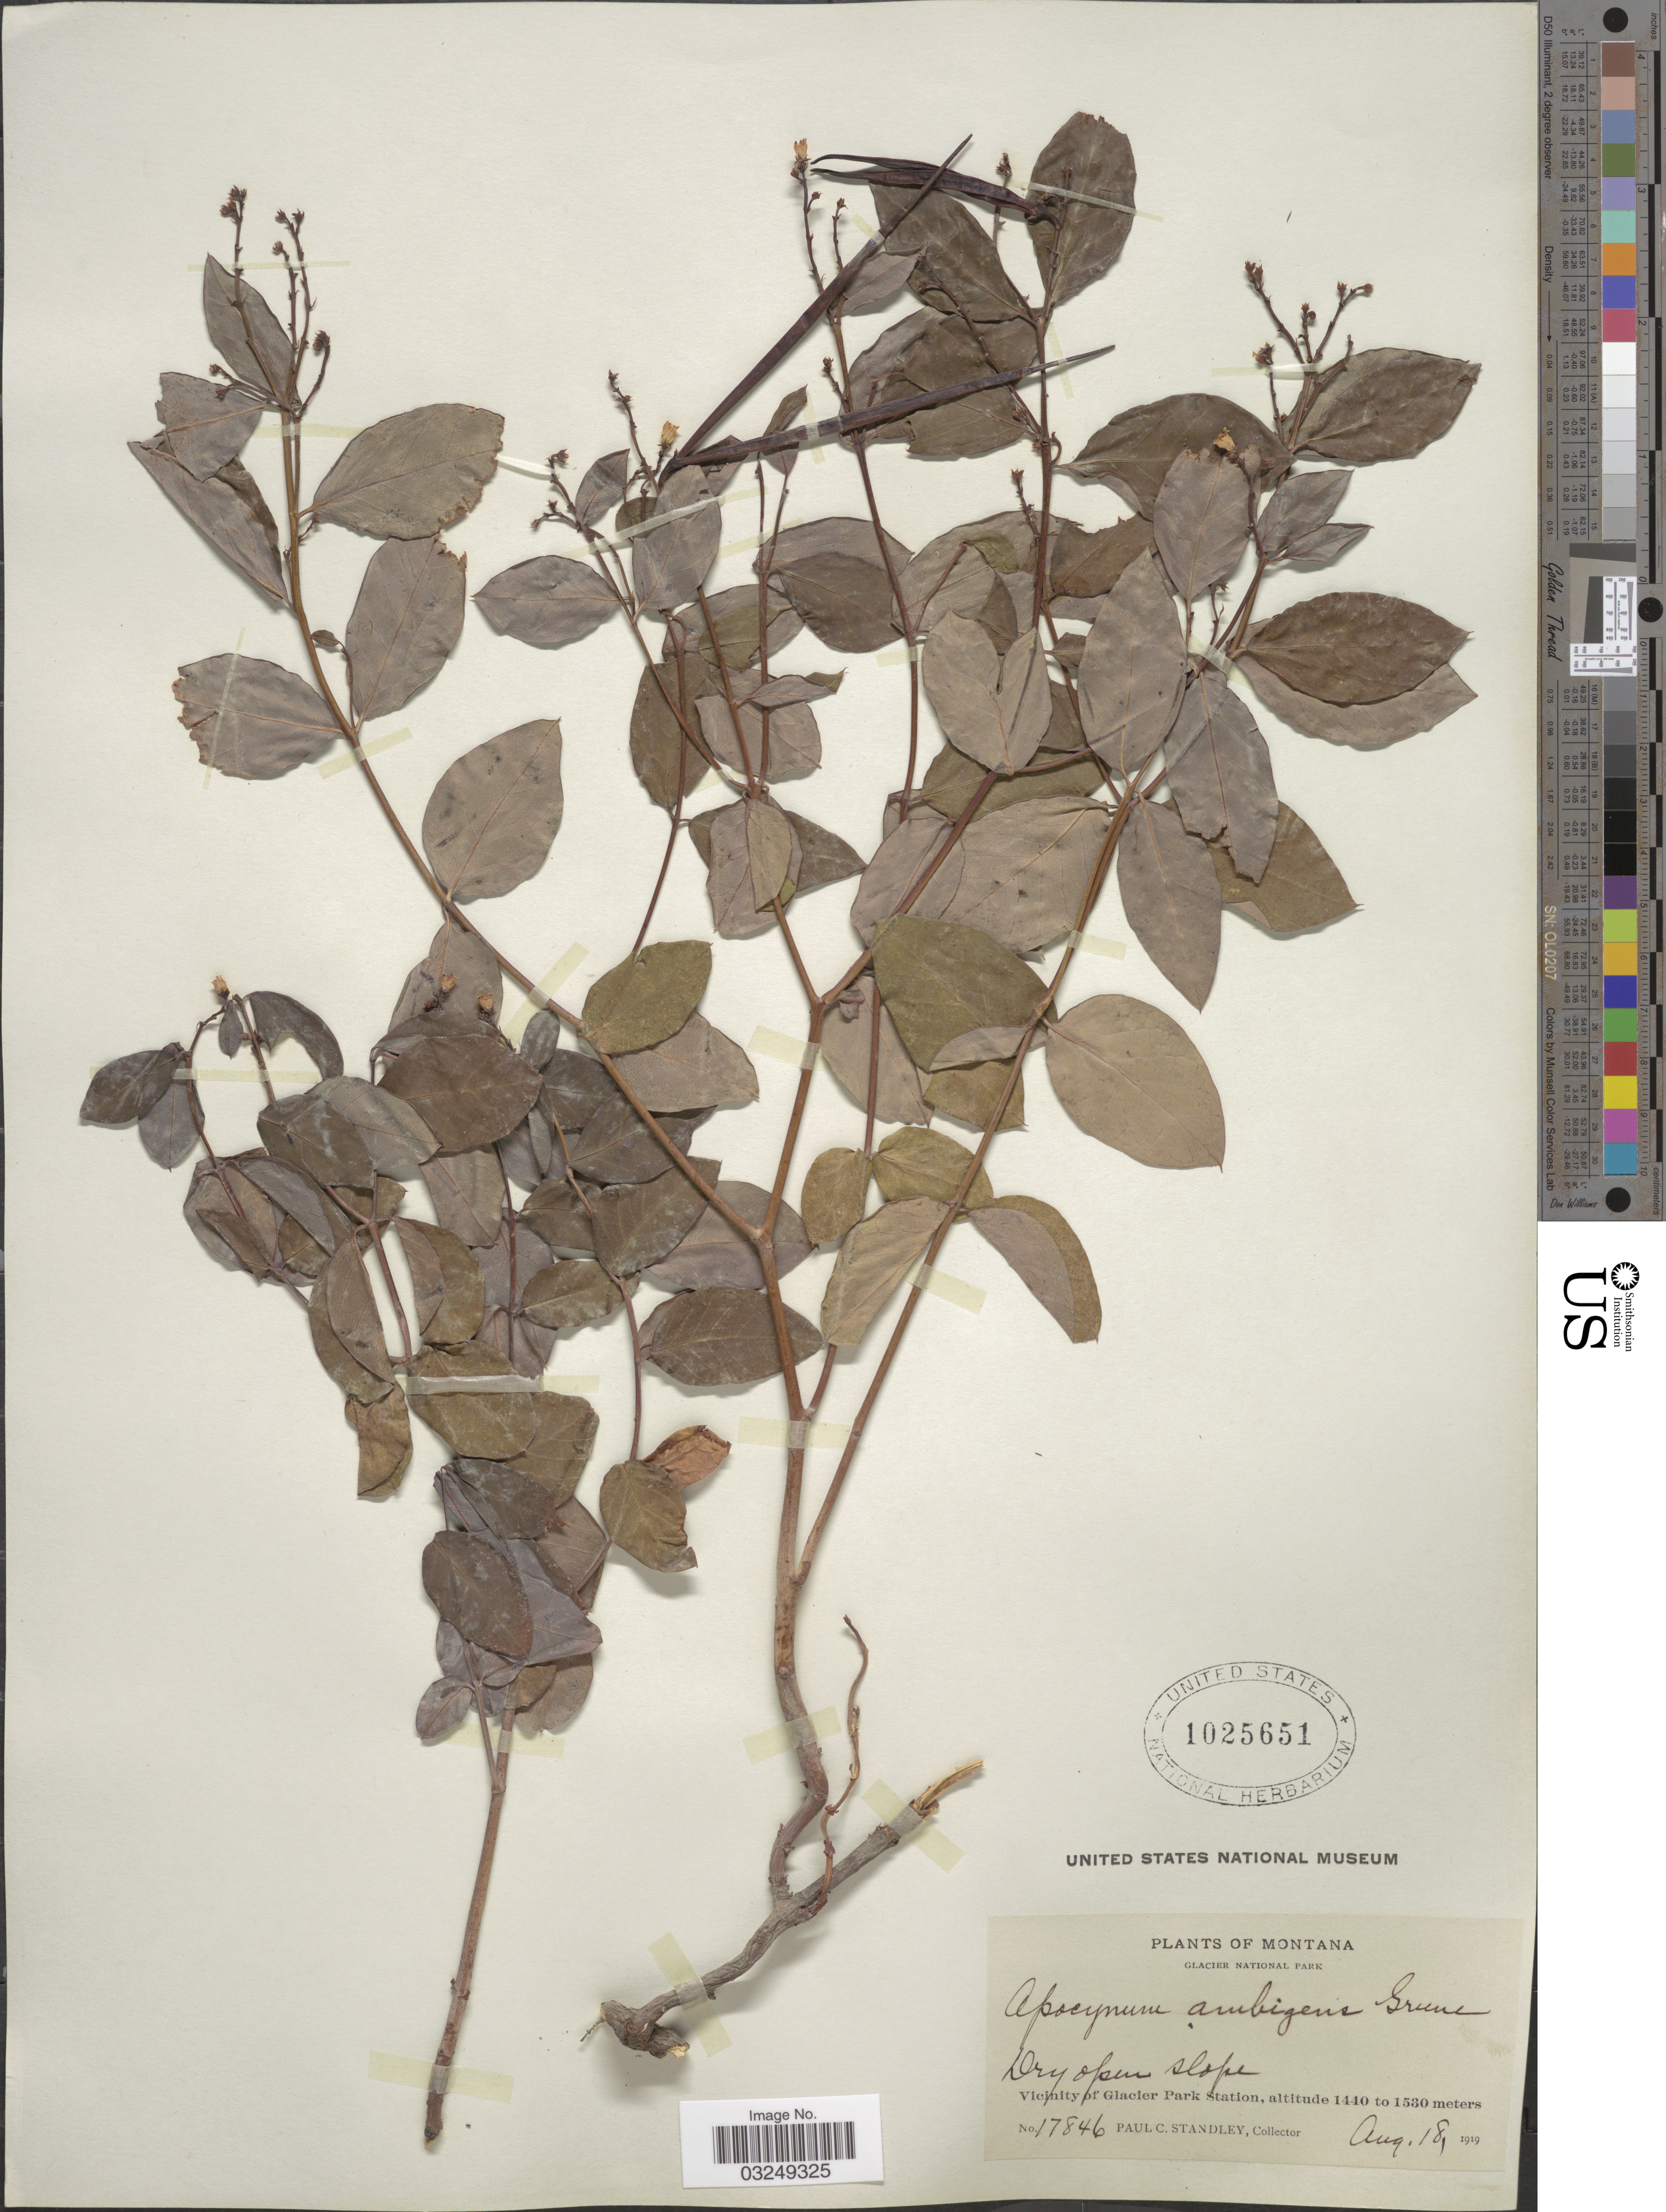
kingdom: Plantae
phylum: Tracheophyta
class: Magnoliopsida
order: Gentianales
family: Apocynaceae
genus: Apocynum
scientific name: Apocynum ambigens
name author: S.W. Greene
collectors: P. C. Standley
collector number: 17846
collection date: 1919-08-18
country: United States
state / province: Montana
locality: Glacier National Park. Vicinity of Glacier Park Station.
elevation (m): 1440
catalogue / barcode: US 1025651